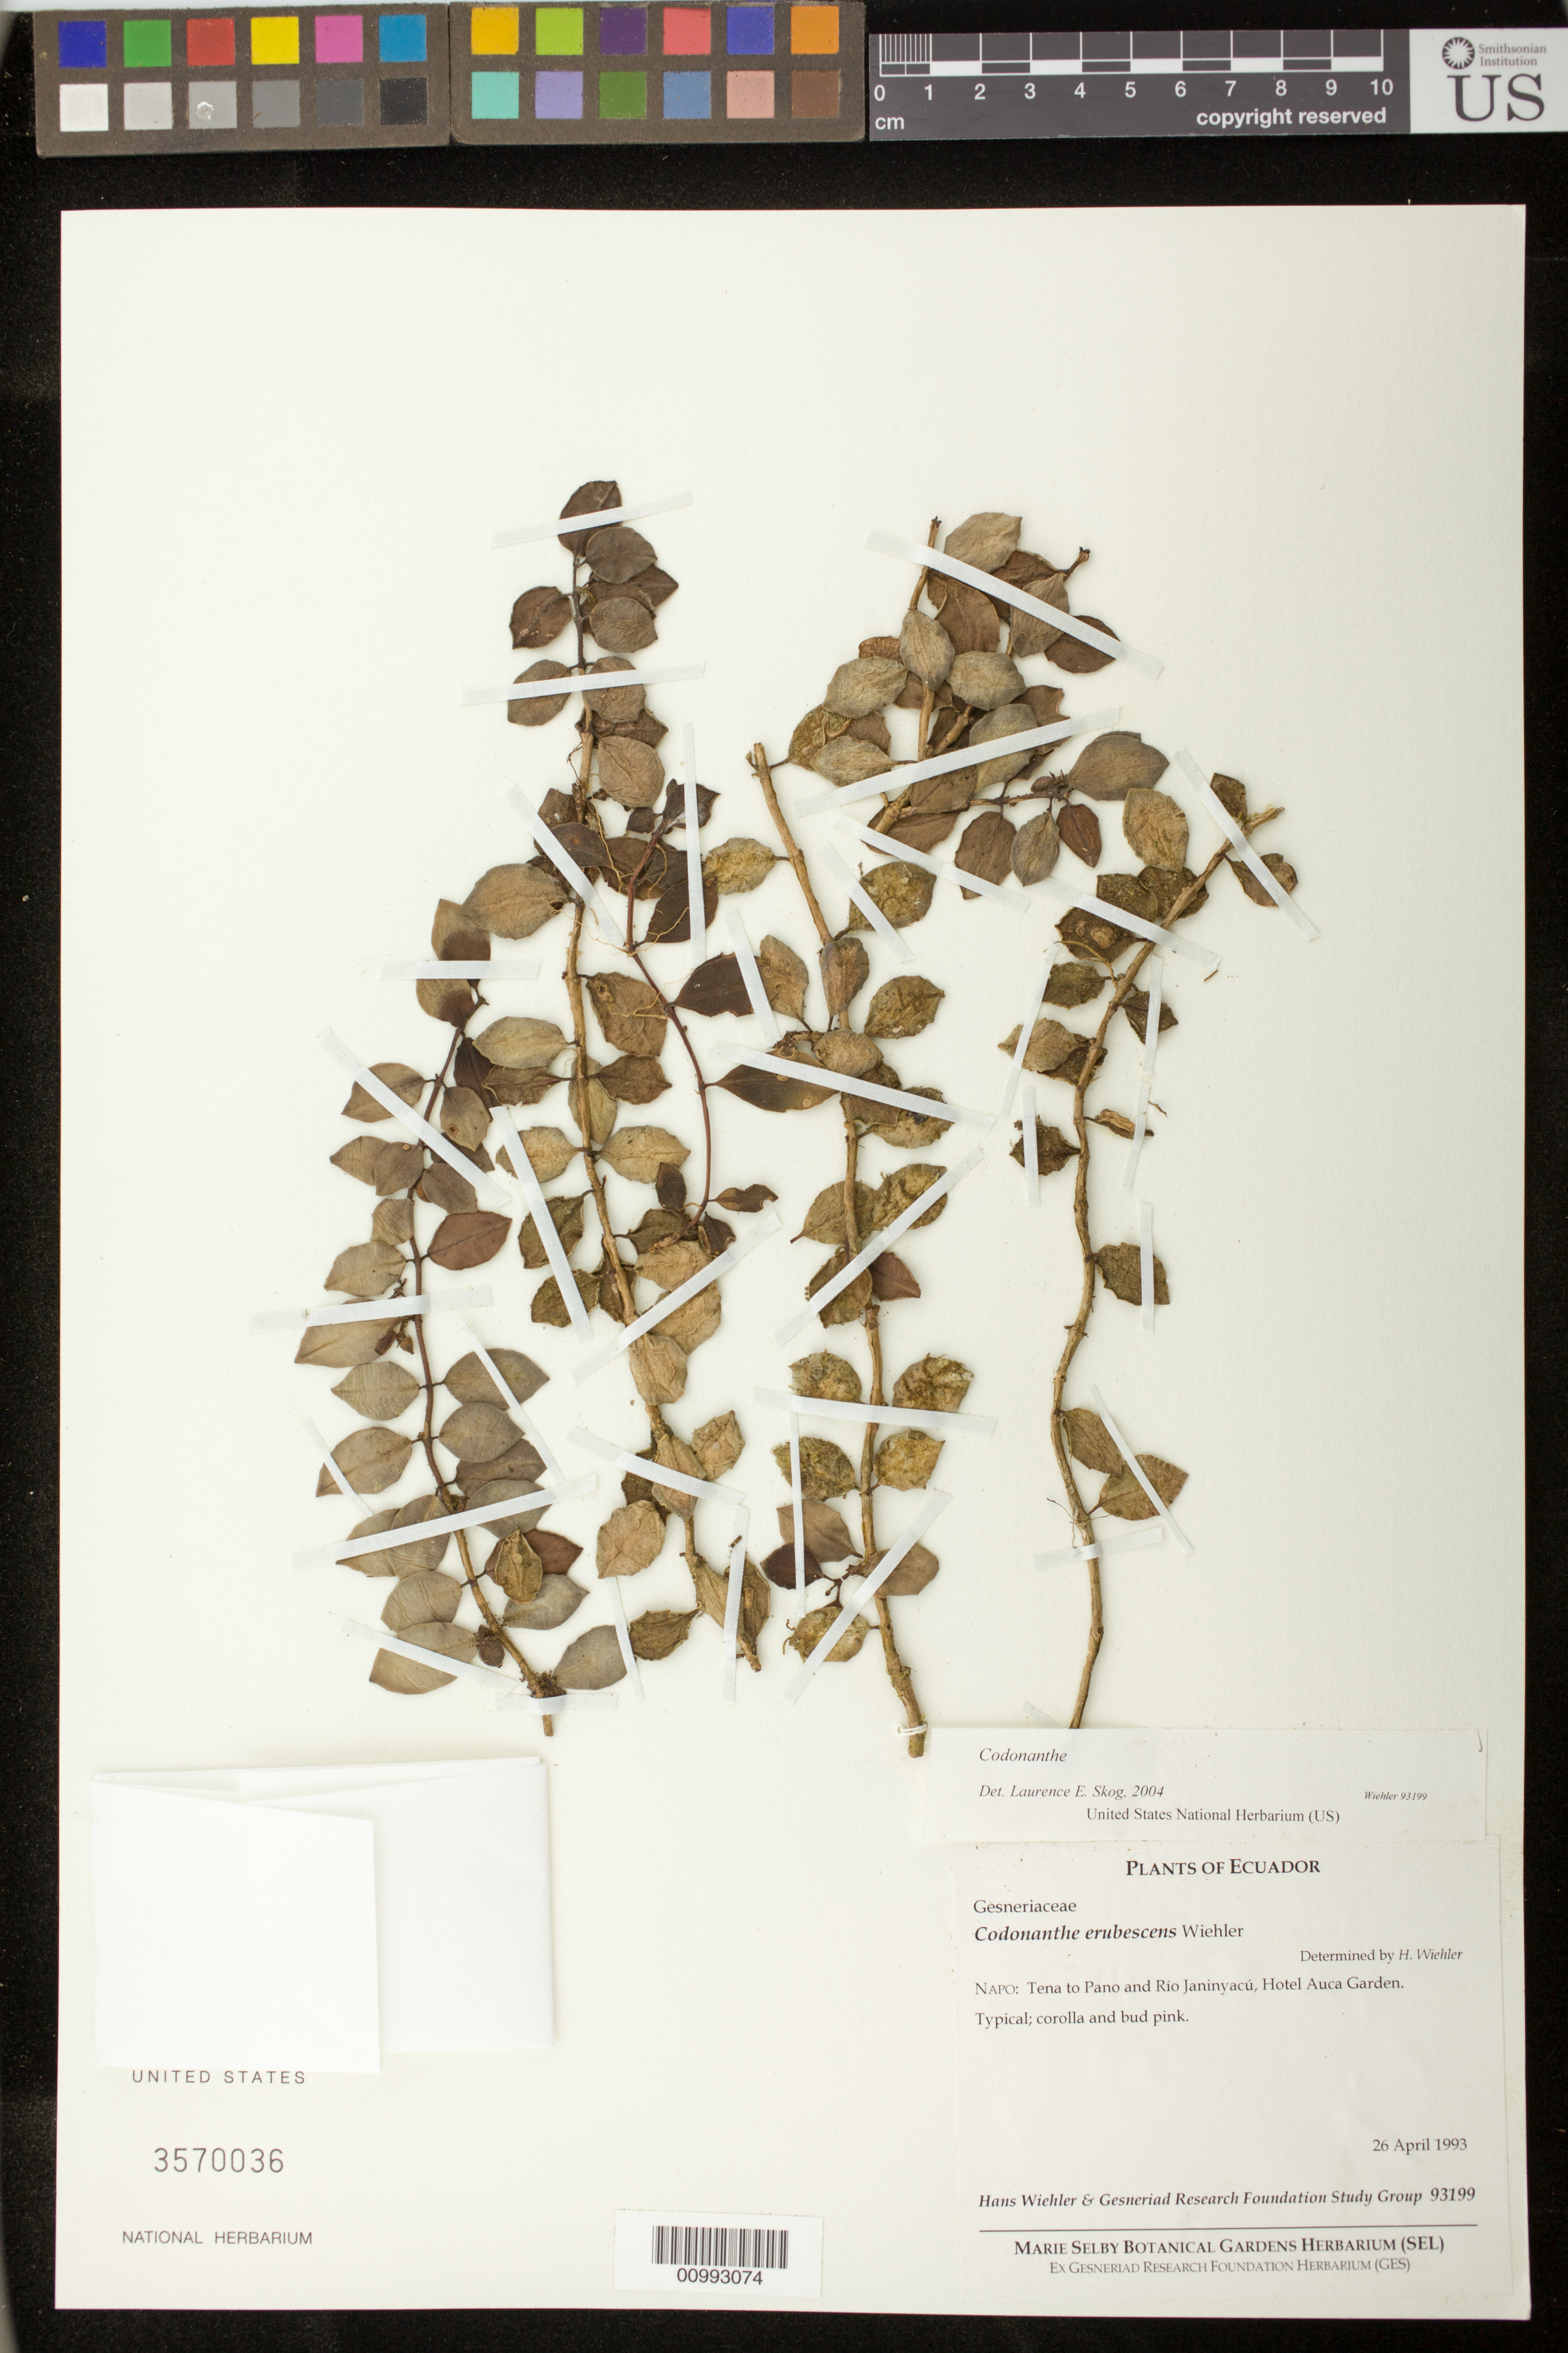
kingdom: Plantae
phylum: Tracheophyta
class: Magnoliopsida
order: Lamiales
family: Gesneriaceae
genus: Codonanthe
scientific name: Codonanthe sp.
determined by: Skog, Laurence E.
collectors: H. J. Wiehler & Gesneriad Research Foundation Study Group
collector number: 93199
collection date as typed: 26 Apr 1993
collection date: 1993-04-26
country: Ecuador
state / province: Napo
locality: Napo: Tena to Pano and Río Janinyacú, Hotel Auca Garden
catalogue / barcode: US 3570036